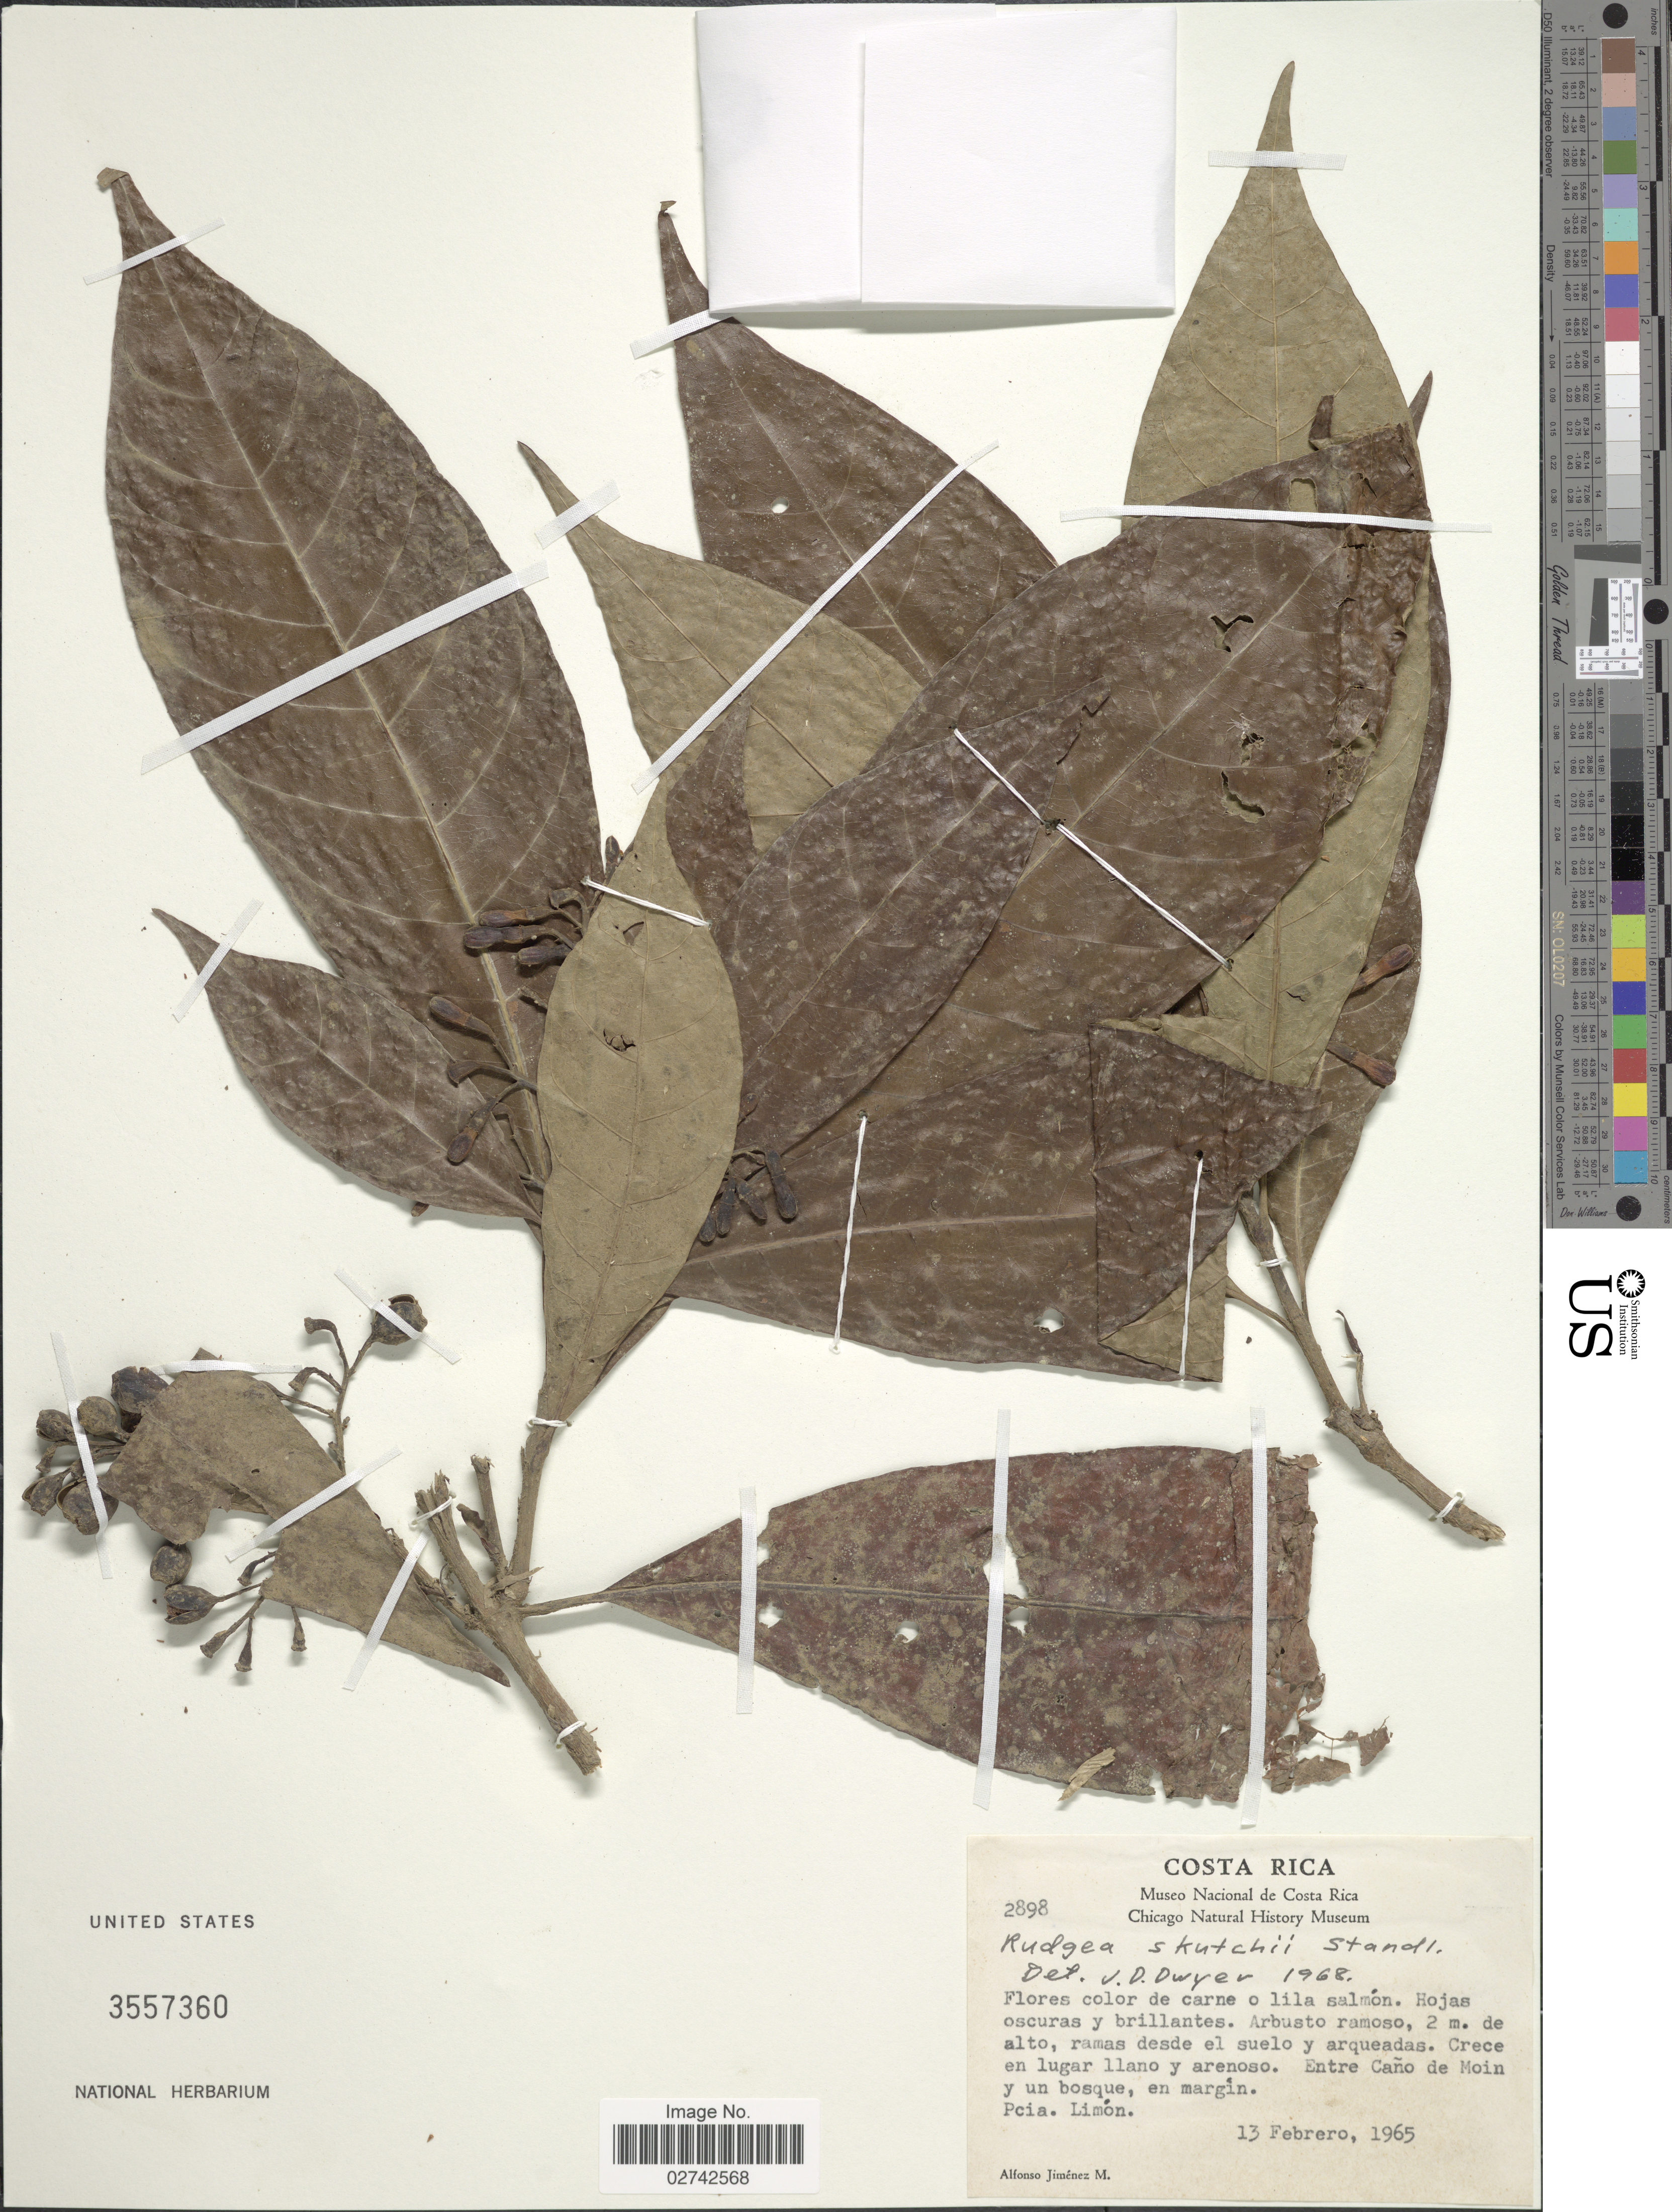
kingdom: Plantae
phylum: Tracheophyta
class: Magnoliopsida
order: Gentianales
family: Rubiaceae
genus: Rudgea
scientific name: Rudgea skutchii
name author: Standl.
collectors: A. Jimenez M.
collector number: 2898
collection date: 1965-02-13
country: Costa Rica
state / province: Limón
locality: Entre Cano de Moin, Pcia. Limon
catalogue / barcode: US 3557360